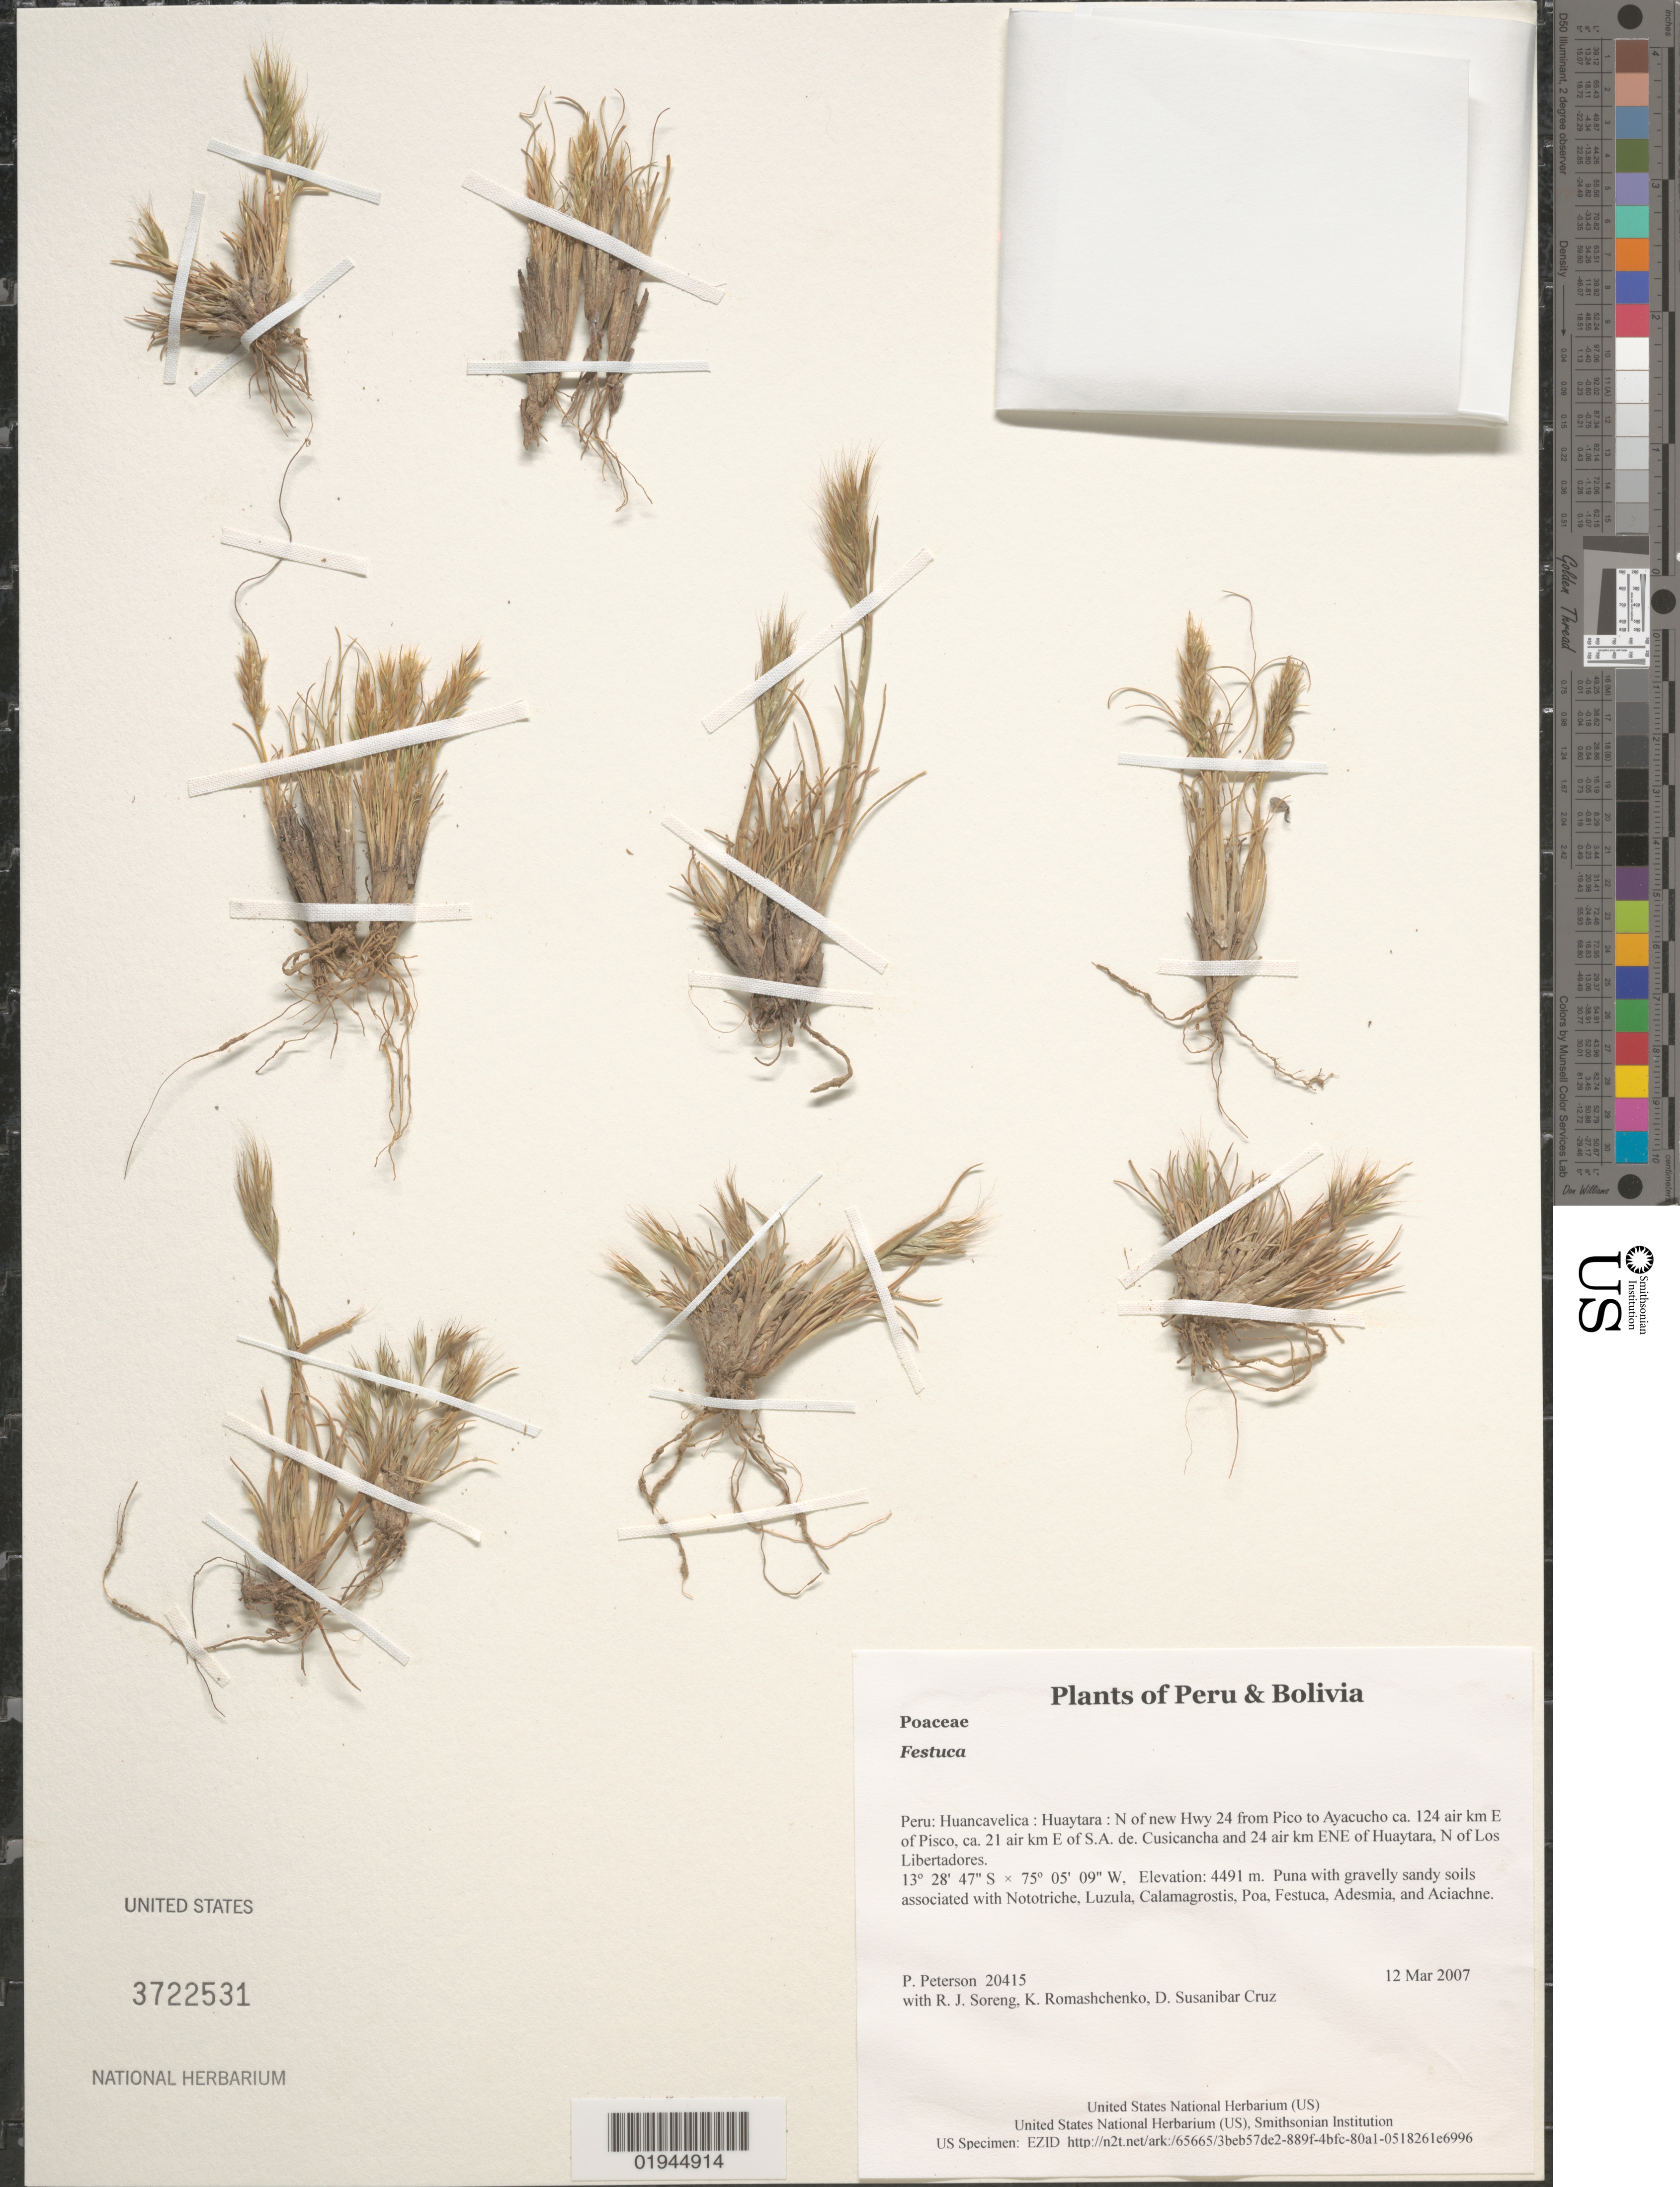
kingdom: Plantae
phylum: Tracheophyta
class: Liliopsida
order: Poales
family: Poaceae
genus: Festuca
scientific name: Festuca sp.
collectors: P. M. Peterson, R. J. Soreng, K. Romashchenko & D. Susanibar Cruz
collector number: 20415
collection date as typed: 12 Mar 2007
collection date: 2007-03-12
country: Peru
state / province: Huancavelica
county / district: Huaytara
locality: N of new Hwy 24 from Pico to Ayacucho ca. 124 air km E of Pisco, ca. 21 air km E of S.A. de. Cusicancha and 24 air km ENE of Huaytara, N of Los Libertadores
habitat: Puna with gravelly sandy soils associated with Nototriche, Luzula, Calamagrostis, Poa, Festuca, Adesmia, and Aciachne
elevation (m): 4491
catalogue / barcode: US 3722531